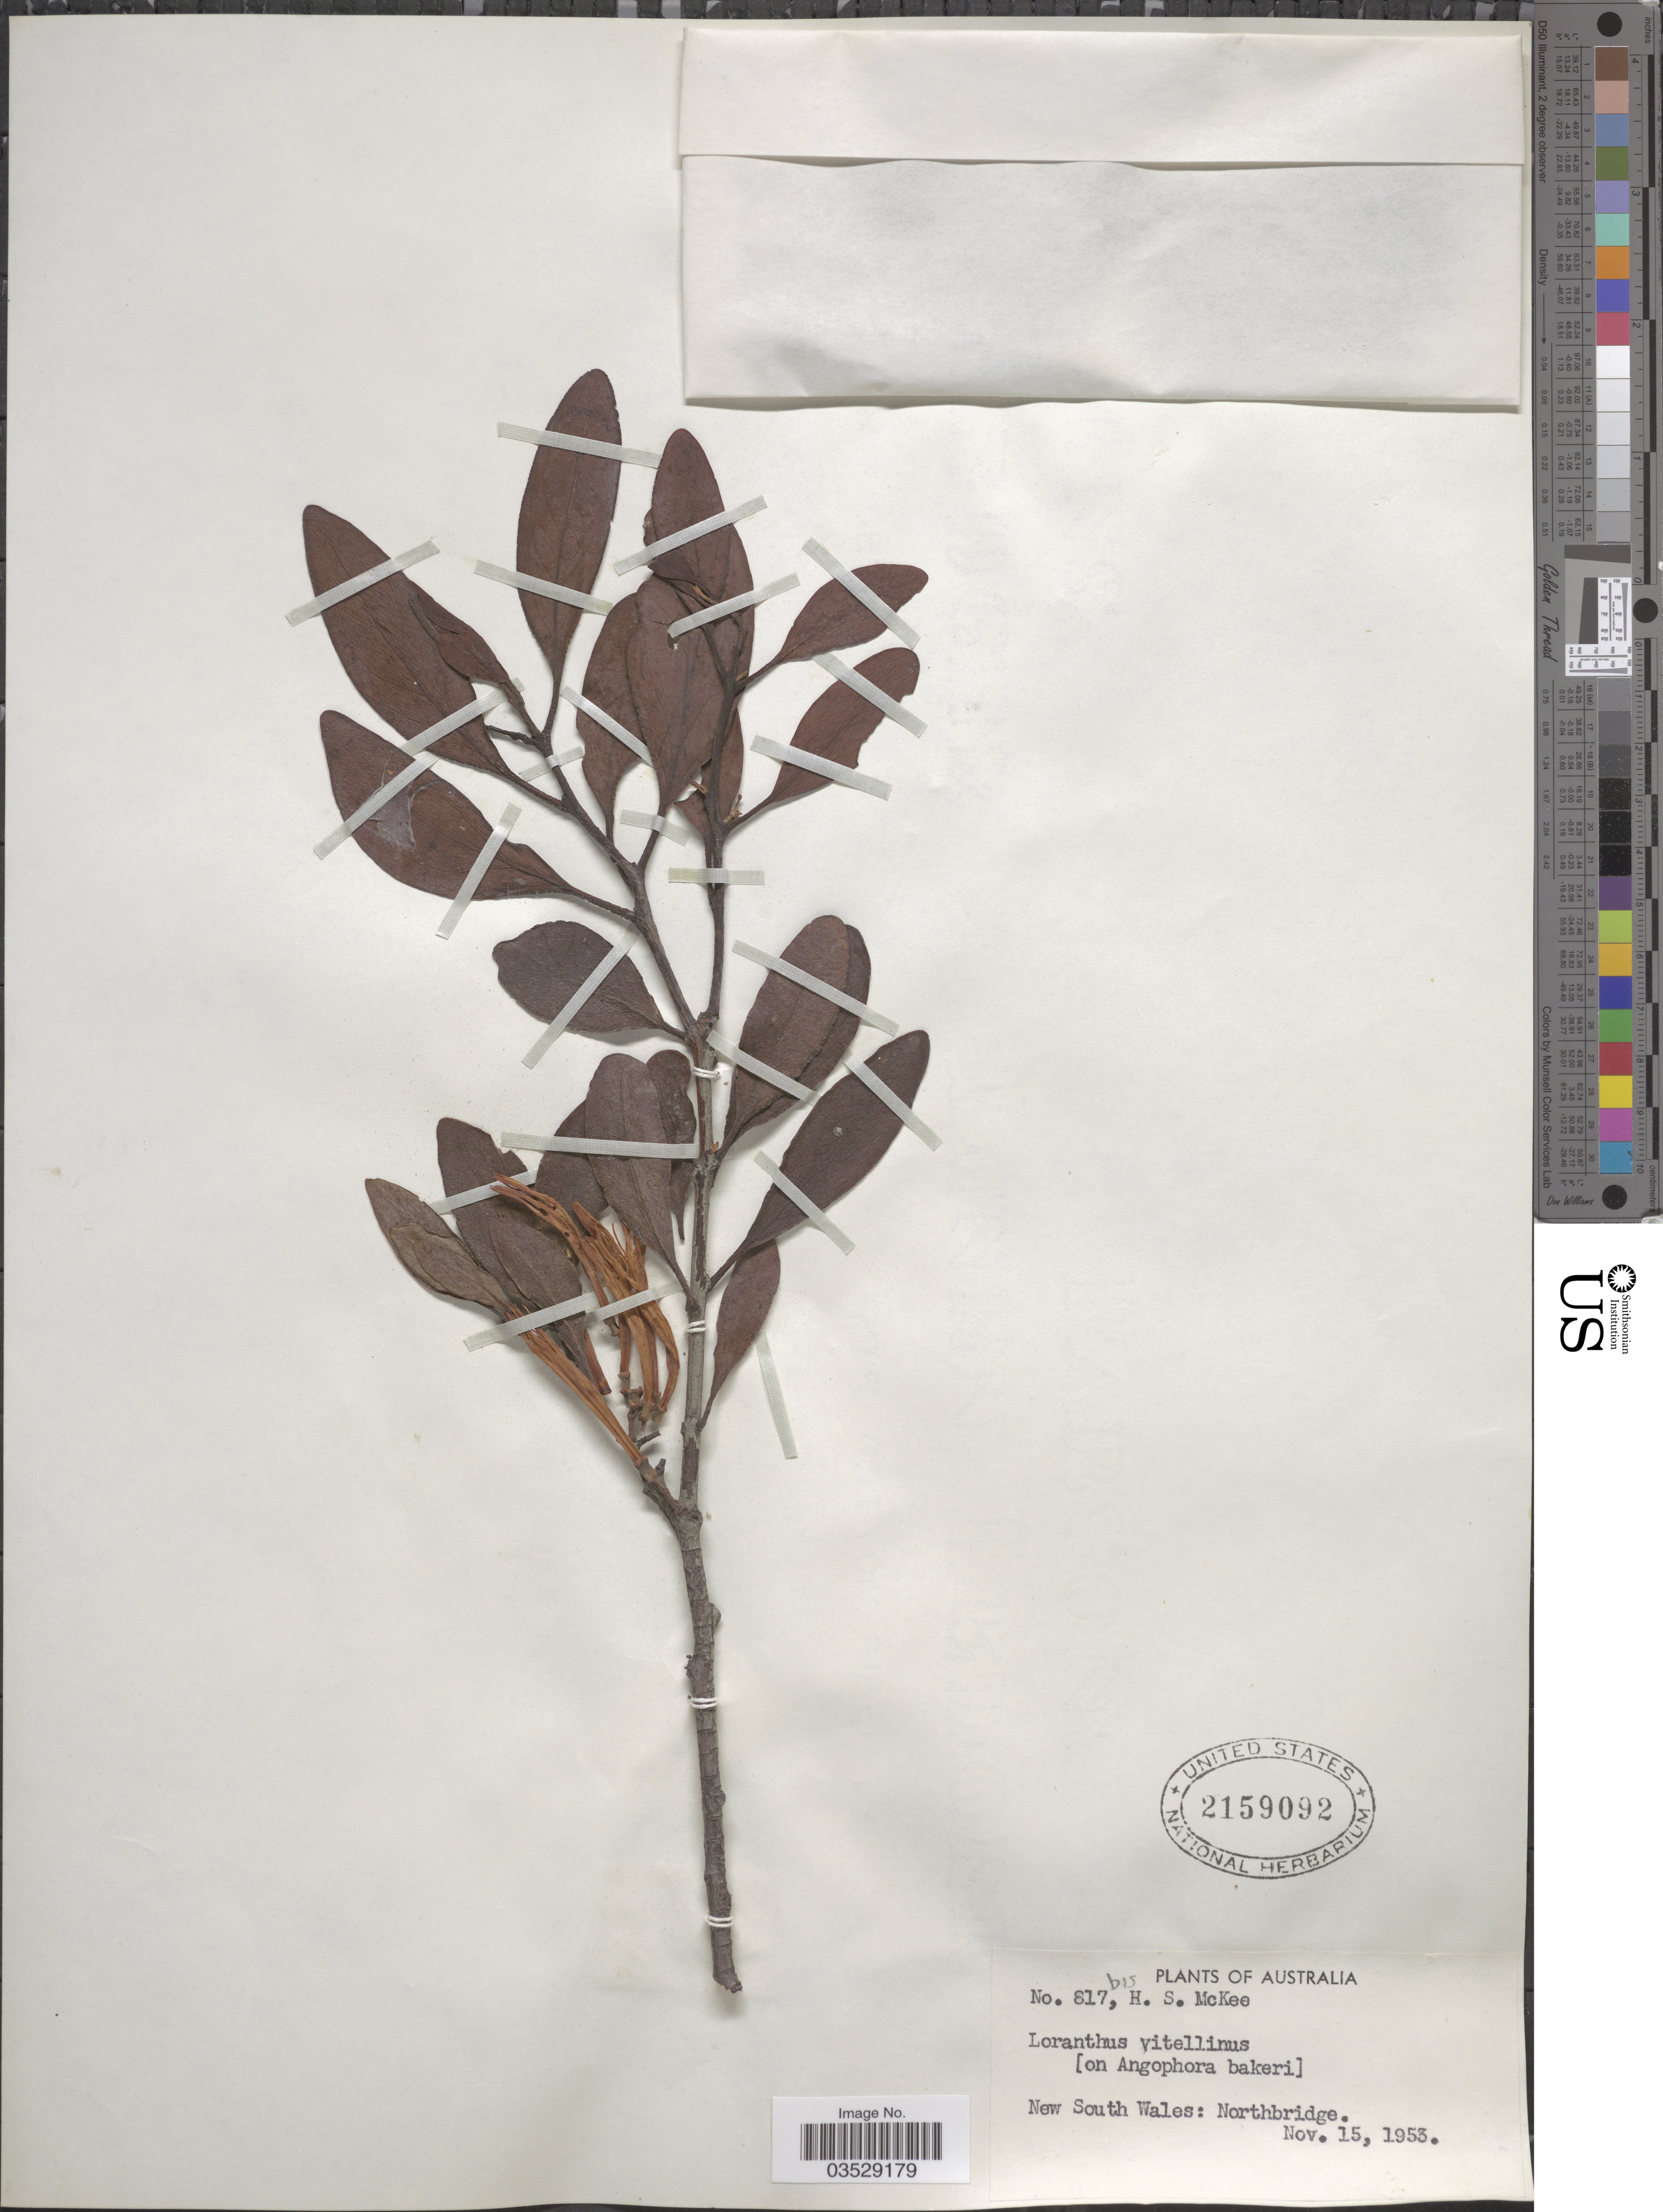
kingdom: Plantae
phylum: Tracheophyta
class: Magnoliopsida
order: Santalales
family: Loranthaceae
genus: Dendrophthoe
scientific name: Dendrophthoe vitellinus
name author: (F. Muell.) Tiegh.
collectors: H. S. McKee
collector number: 817bis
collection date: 1953-11-15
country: Australia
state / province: New South Wales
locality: Northbridge.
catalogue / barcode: US 2159092